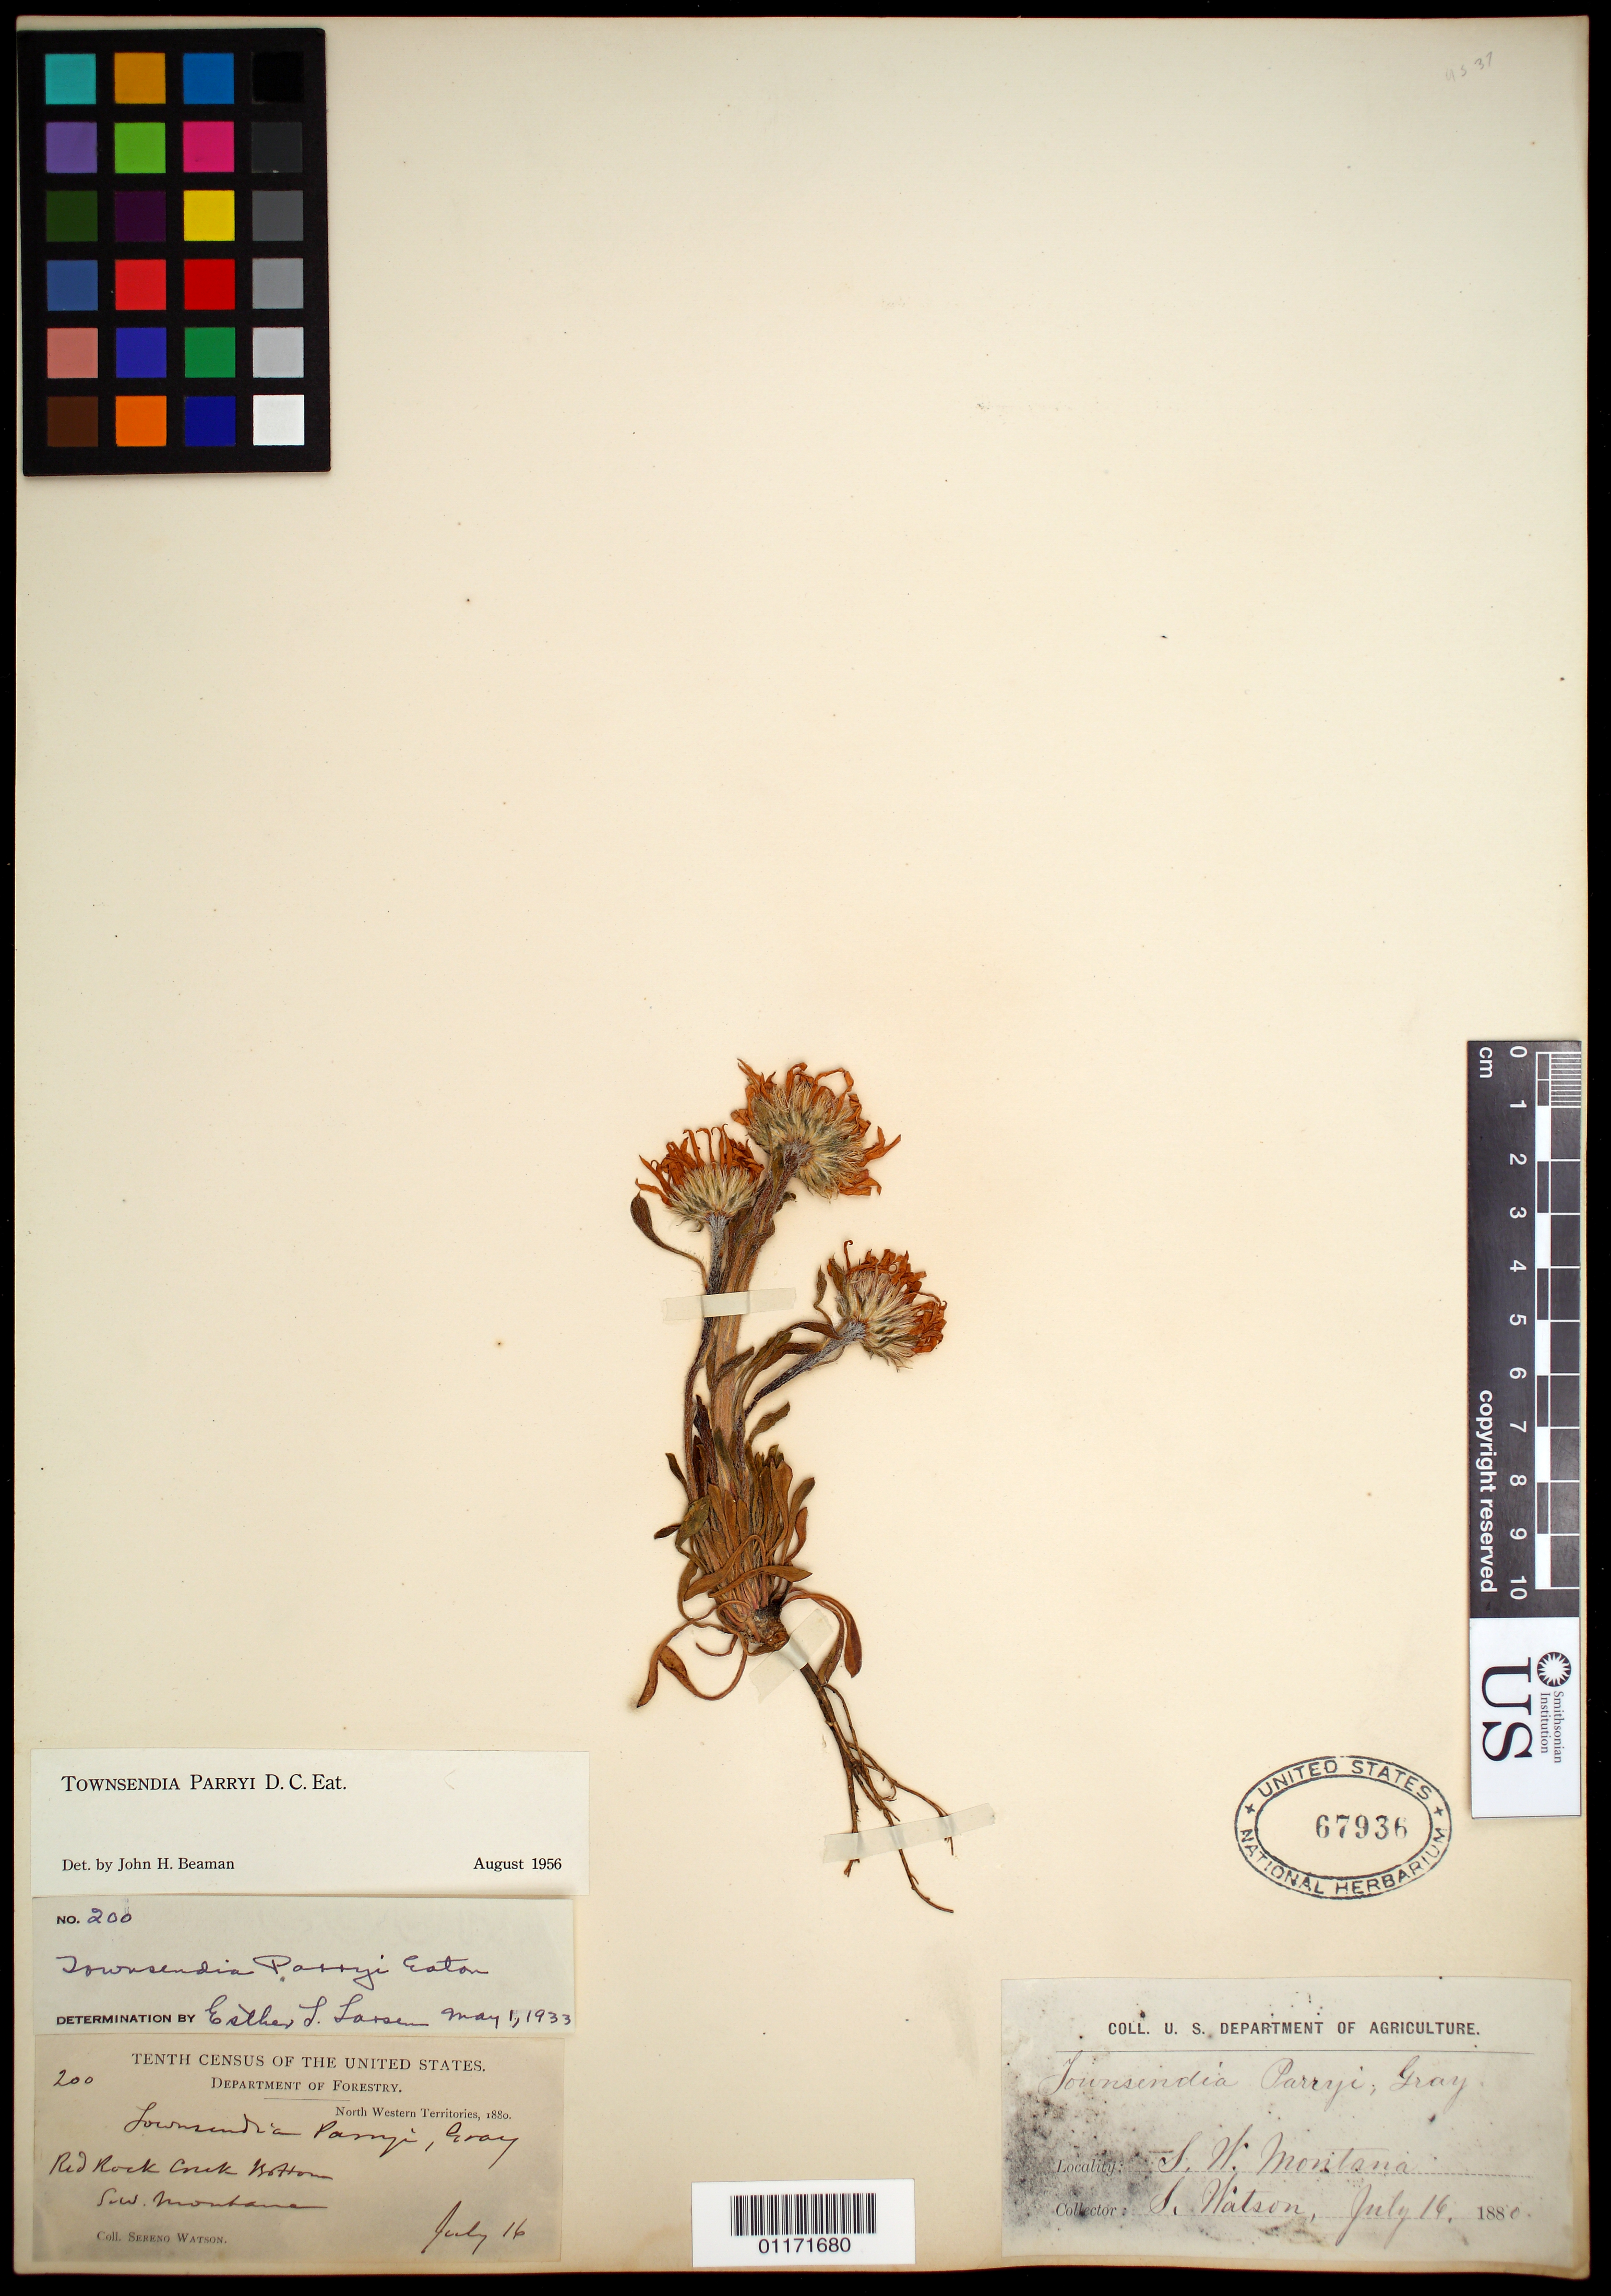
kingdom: Plantae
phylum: Tracheophyta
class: Magnoliopsida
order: Asterales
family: Asteraceae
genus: Townsendia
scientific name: Townsendia parryi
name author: D.C. Eaton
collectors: S. Watson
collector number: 200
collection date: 1881-07-16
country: United States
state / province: Montana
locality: Red Rock Creek bottom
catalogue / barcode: US 67936